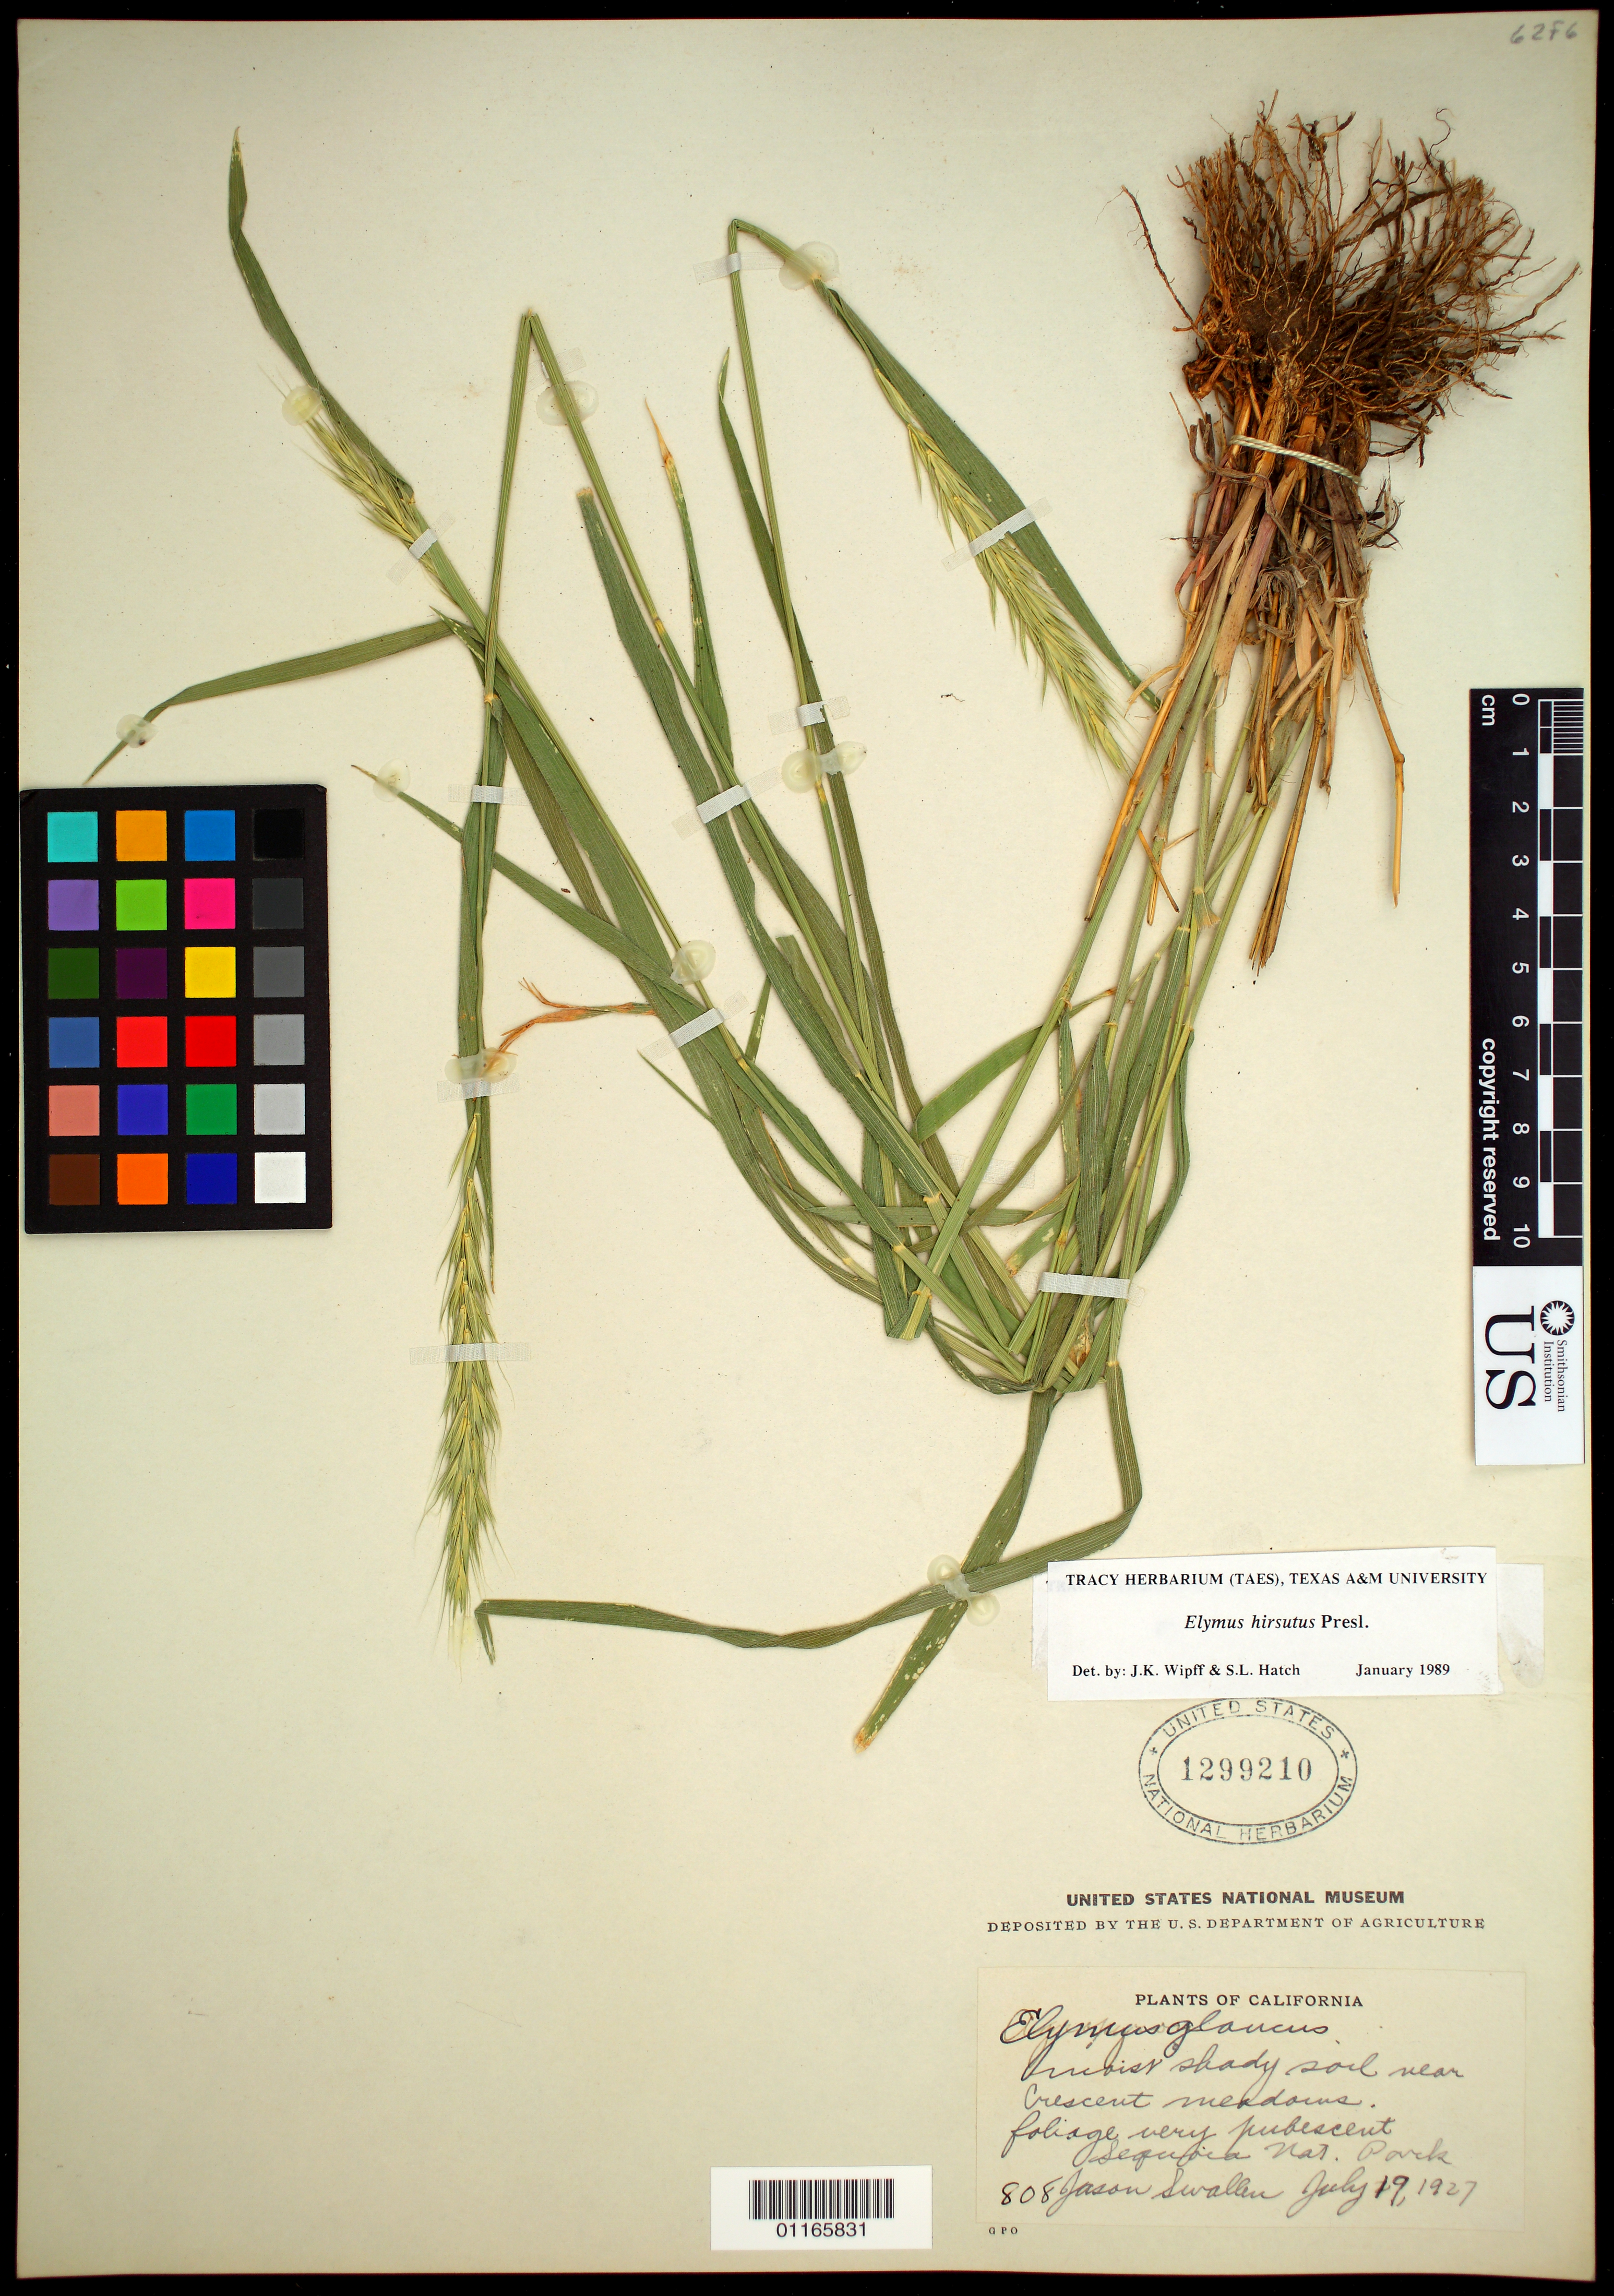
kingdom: Plantae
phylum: Tracheophyta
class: Liliopsida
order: Poales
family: Poaceae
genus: Elymus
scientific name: Elymus hirsutus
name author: J. Presl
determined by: Wipff, J. K.; Hatch, S. L.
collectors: J. R. Swallen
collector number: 808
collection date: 1927-07-19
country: United States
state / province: California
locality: Sequoia National Park. Near Crescent meadows.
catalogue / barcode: US 1299210